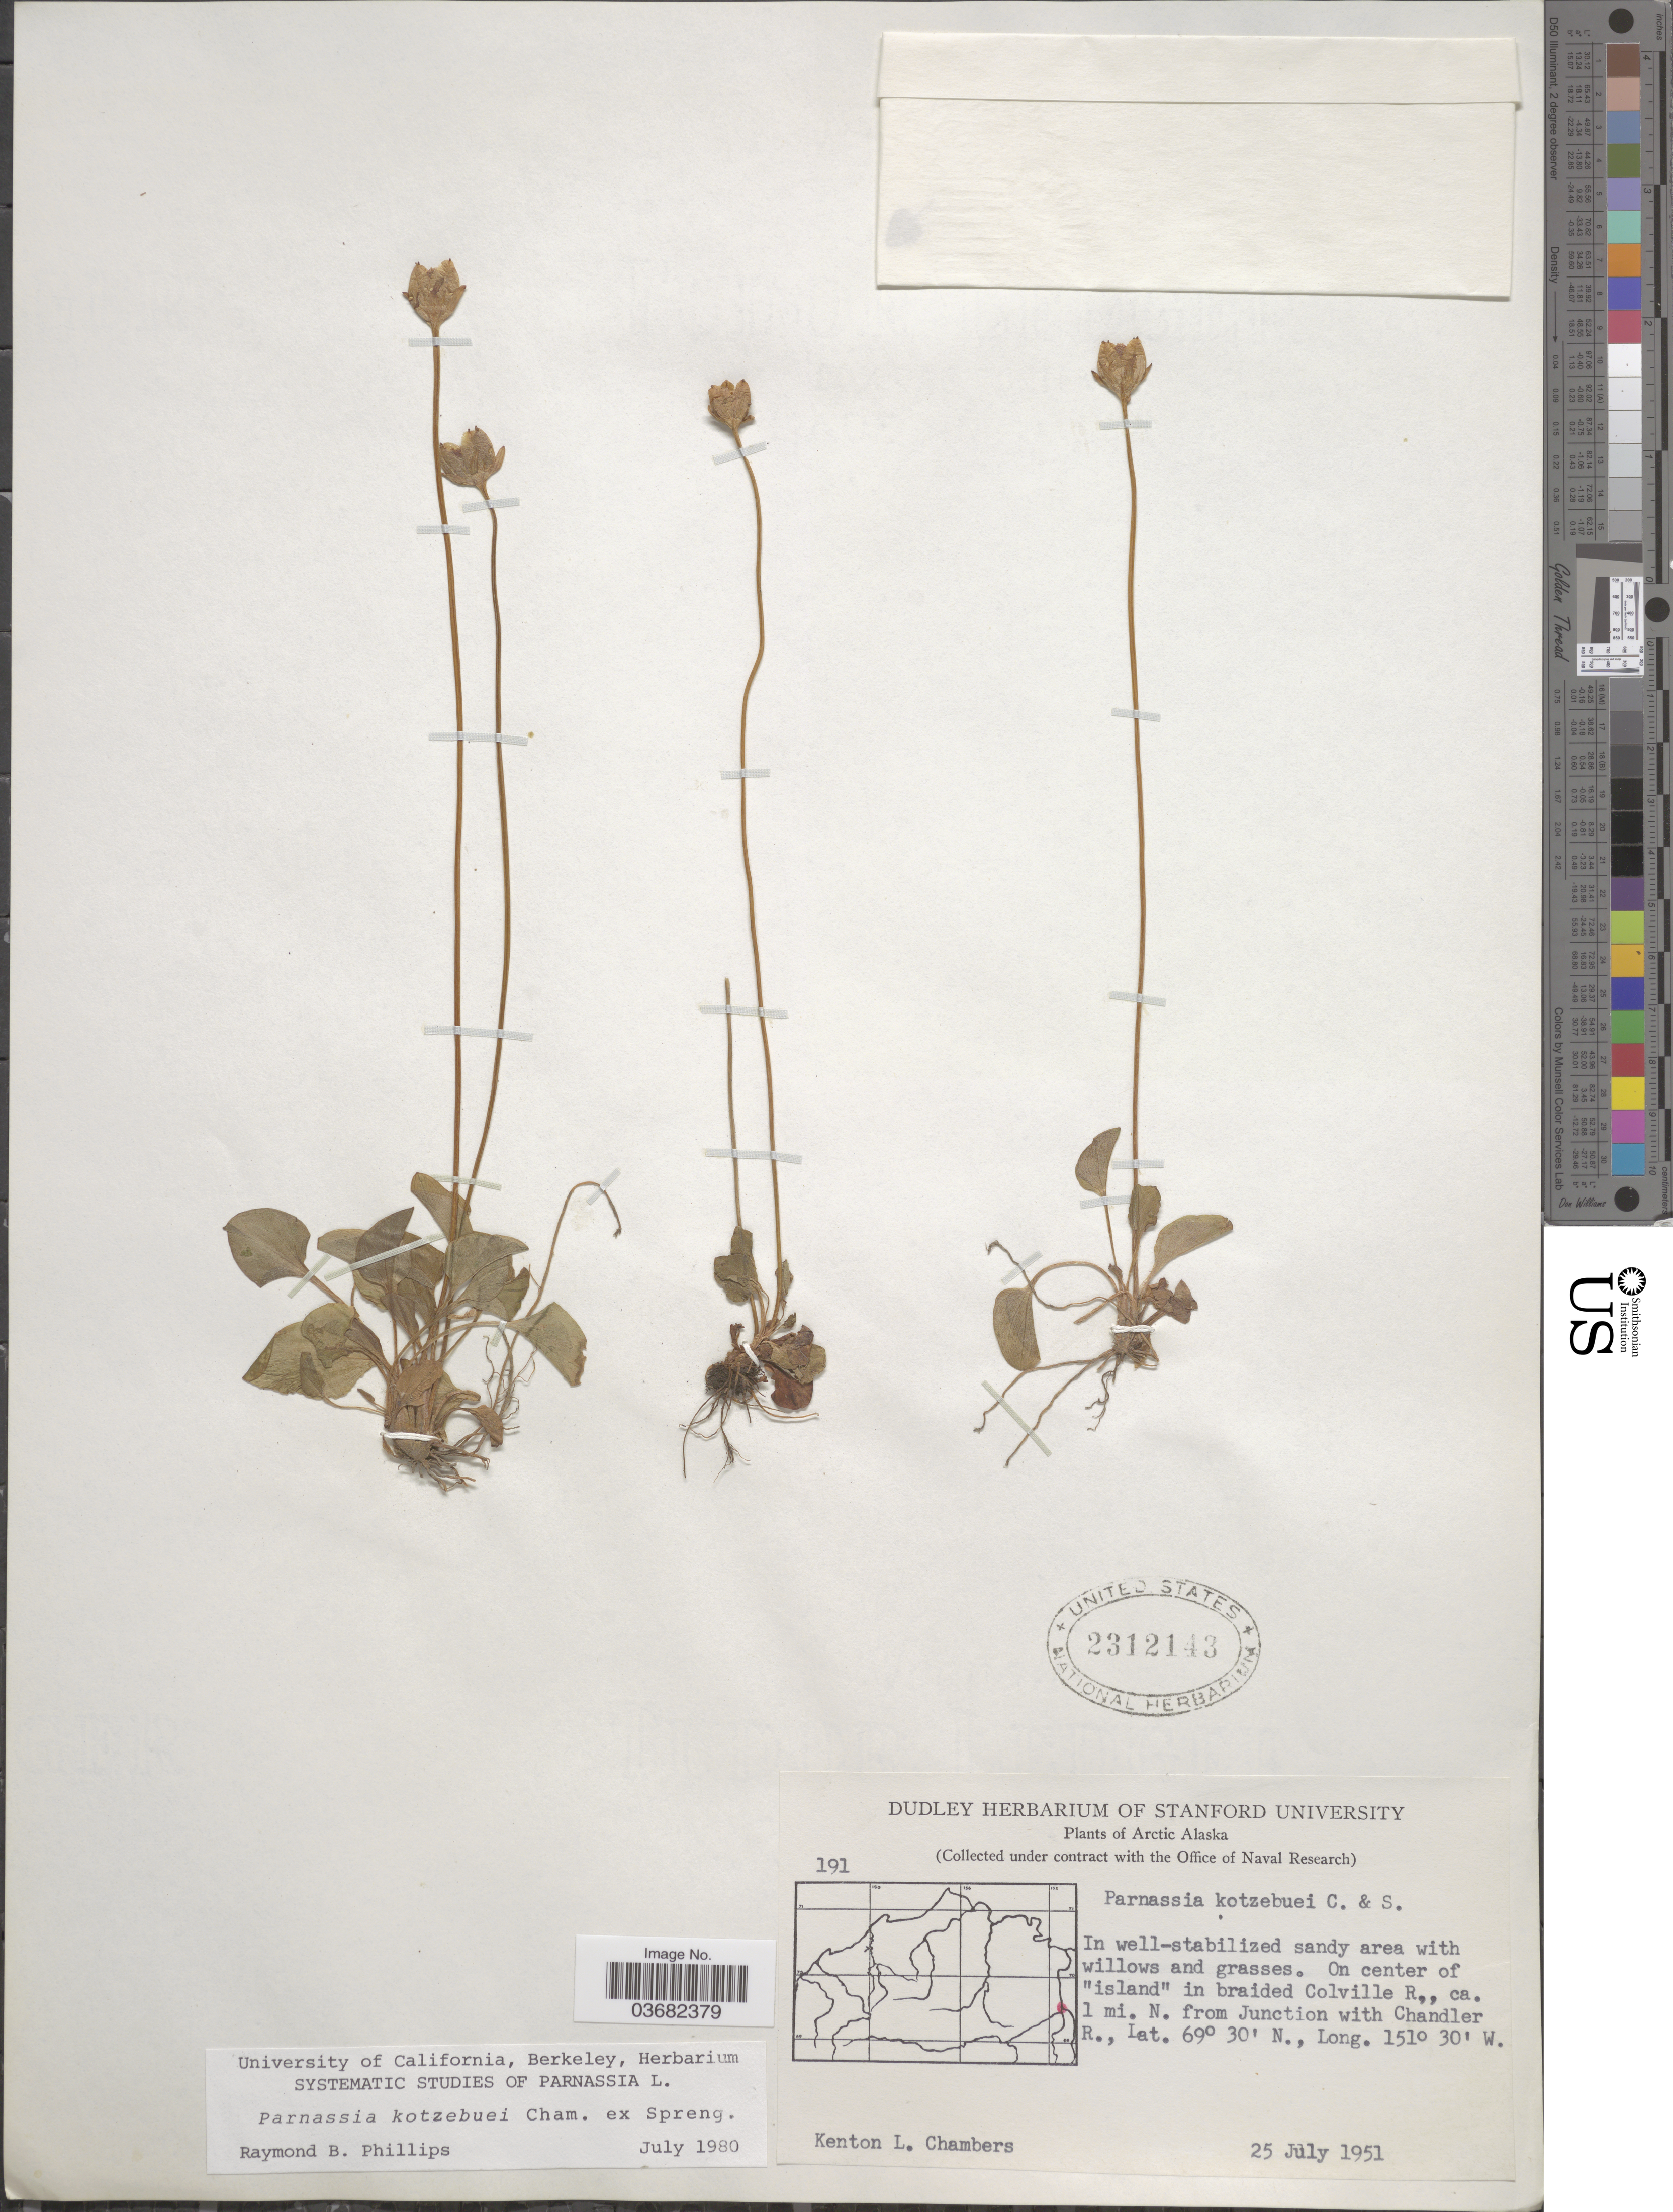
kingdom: Plantae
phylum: Tracheophyta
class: Magnoliopsida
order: Celastrales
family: Parnassiaceae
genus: Parnassia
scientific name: Parnassia kotzebuei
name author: Cham. ex Spreng.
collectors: K. L. Chambers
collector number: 191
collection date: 1951-07-25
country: United States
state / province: Alaska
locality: Arctic Alaska. On center of "island" in braided Colville R., ca. 1 mi. N. from Junction with Chandler R.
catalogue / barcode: US 2312143